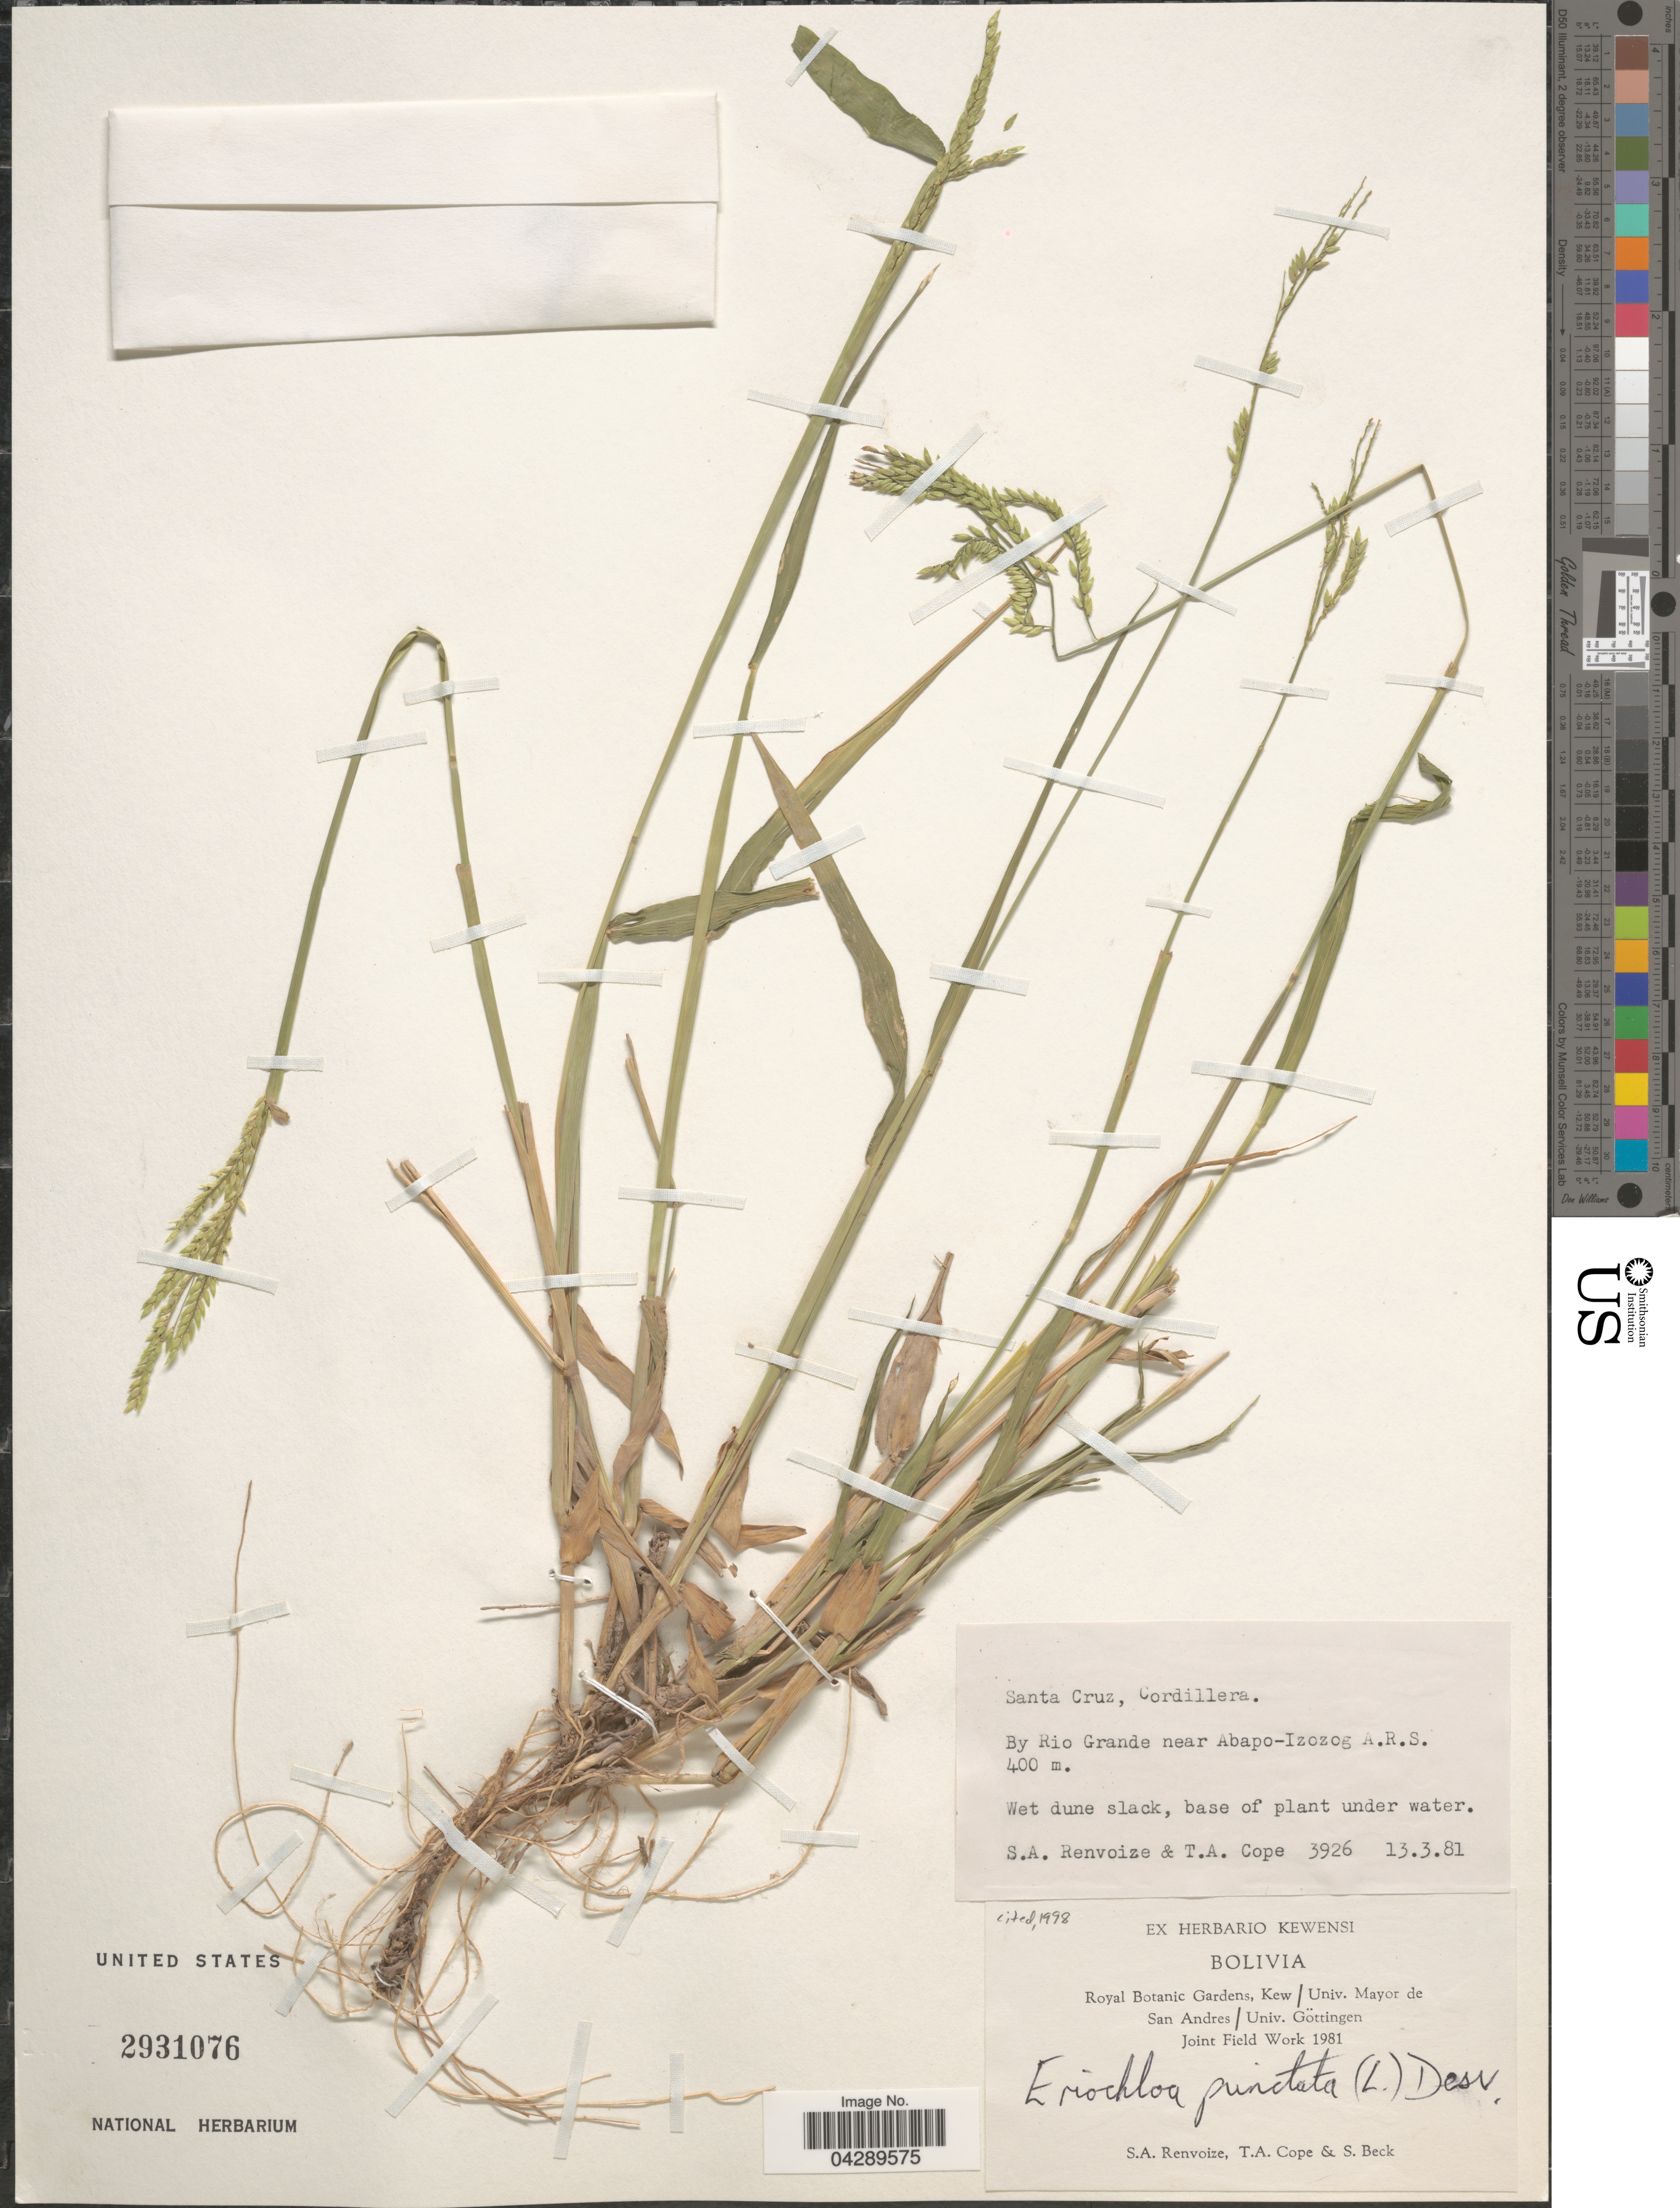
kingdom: Plantae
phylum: Tracheophyta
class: Liliopsida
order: Poales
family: Poaceae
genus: Eriochloa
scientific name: Eriochloa punctata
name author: (L.) Desv. ex Ham.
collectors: S. A. Renvoize, T. A. Cope & S. G. Beck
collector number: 3926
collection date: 1981-03-13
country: Bolivia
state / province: Santa Cruz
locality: Cordillera. By Rio Grande near Abapo-Izozog A.R.S.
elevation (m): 400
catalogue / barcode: US 2931076